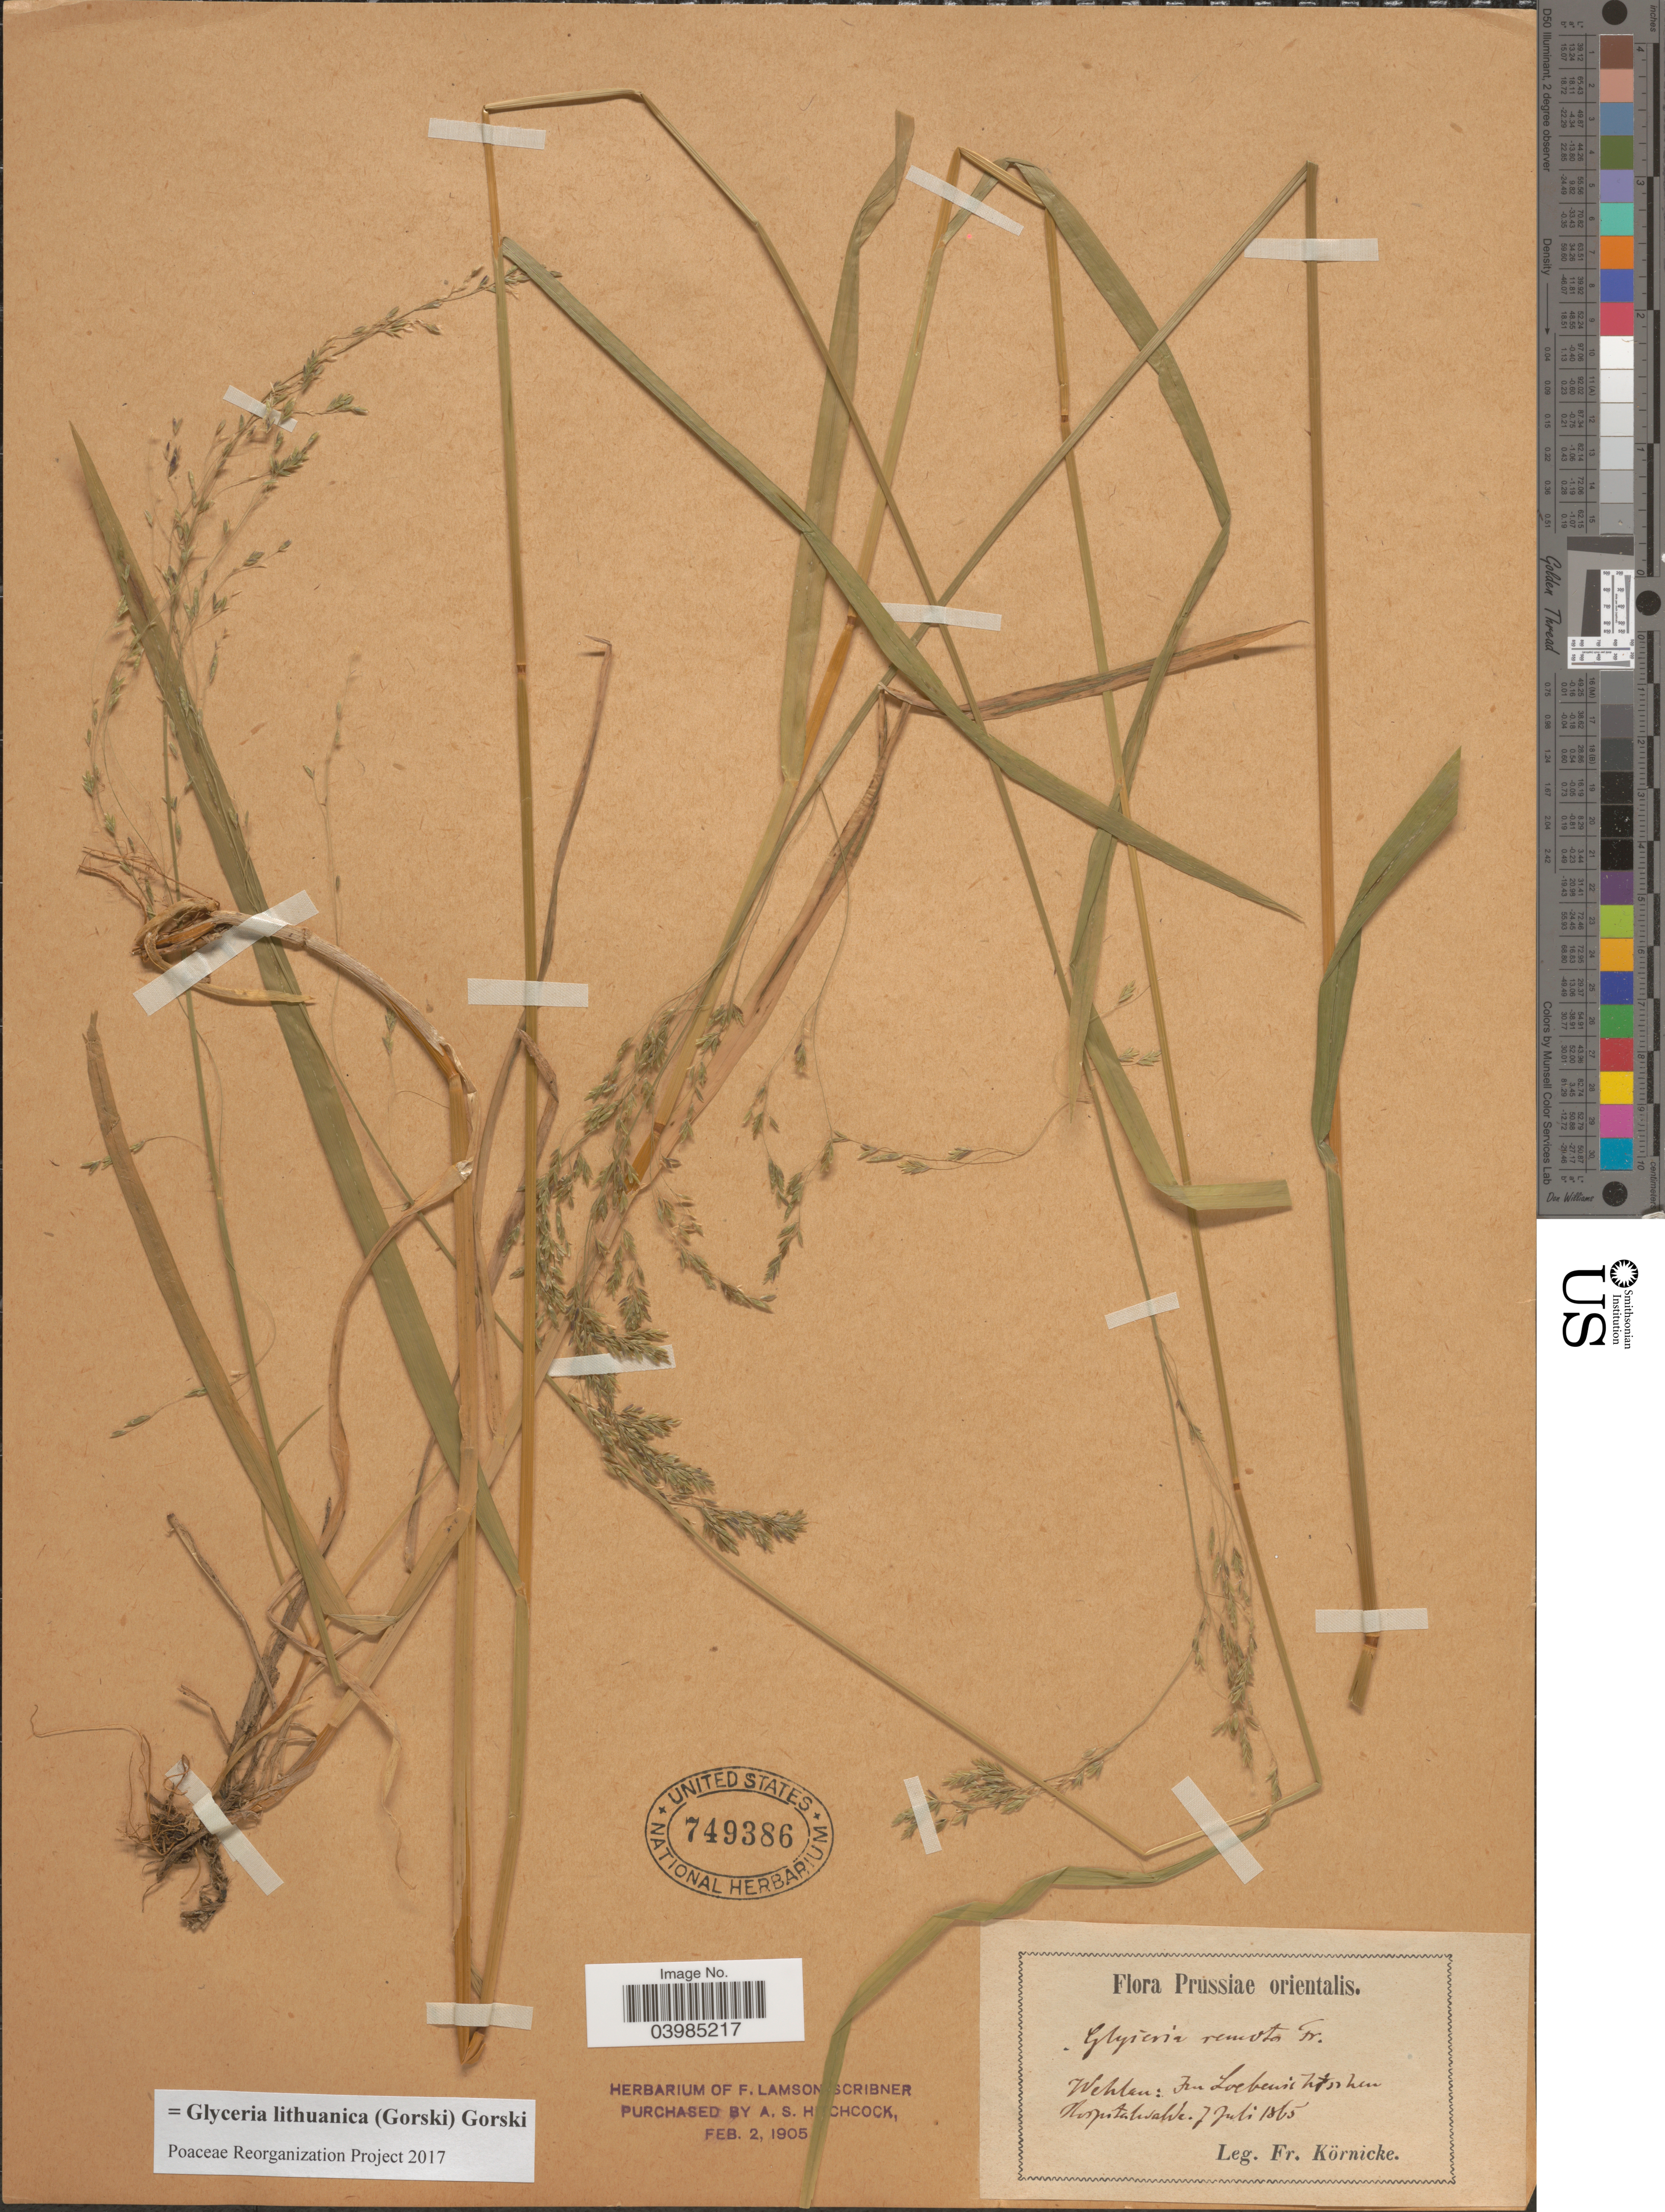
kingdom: Plantae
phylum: Tracheophyta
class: Liliopsida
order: Poales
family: Poaceae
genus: Glyceria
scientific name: Glyceria lithuanica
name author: (Gorski) Gorski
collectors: F. A. Körnicke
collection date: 1865-07-07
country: Russian Federation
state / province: Kaliningrad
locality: Prussiae orientalis. Wehlau (now Znamensk). Hospitalwalde.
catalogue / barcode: US 749386